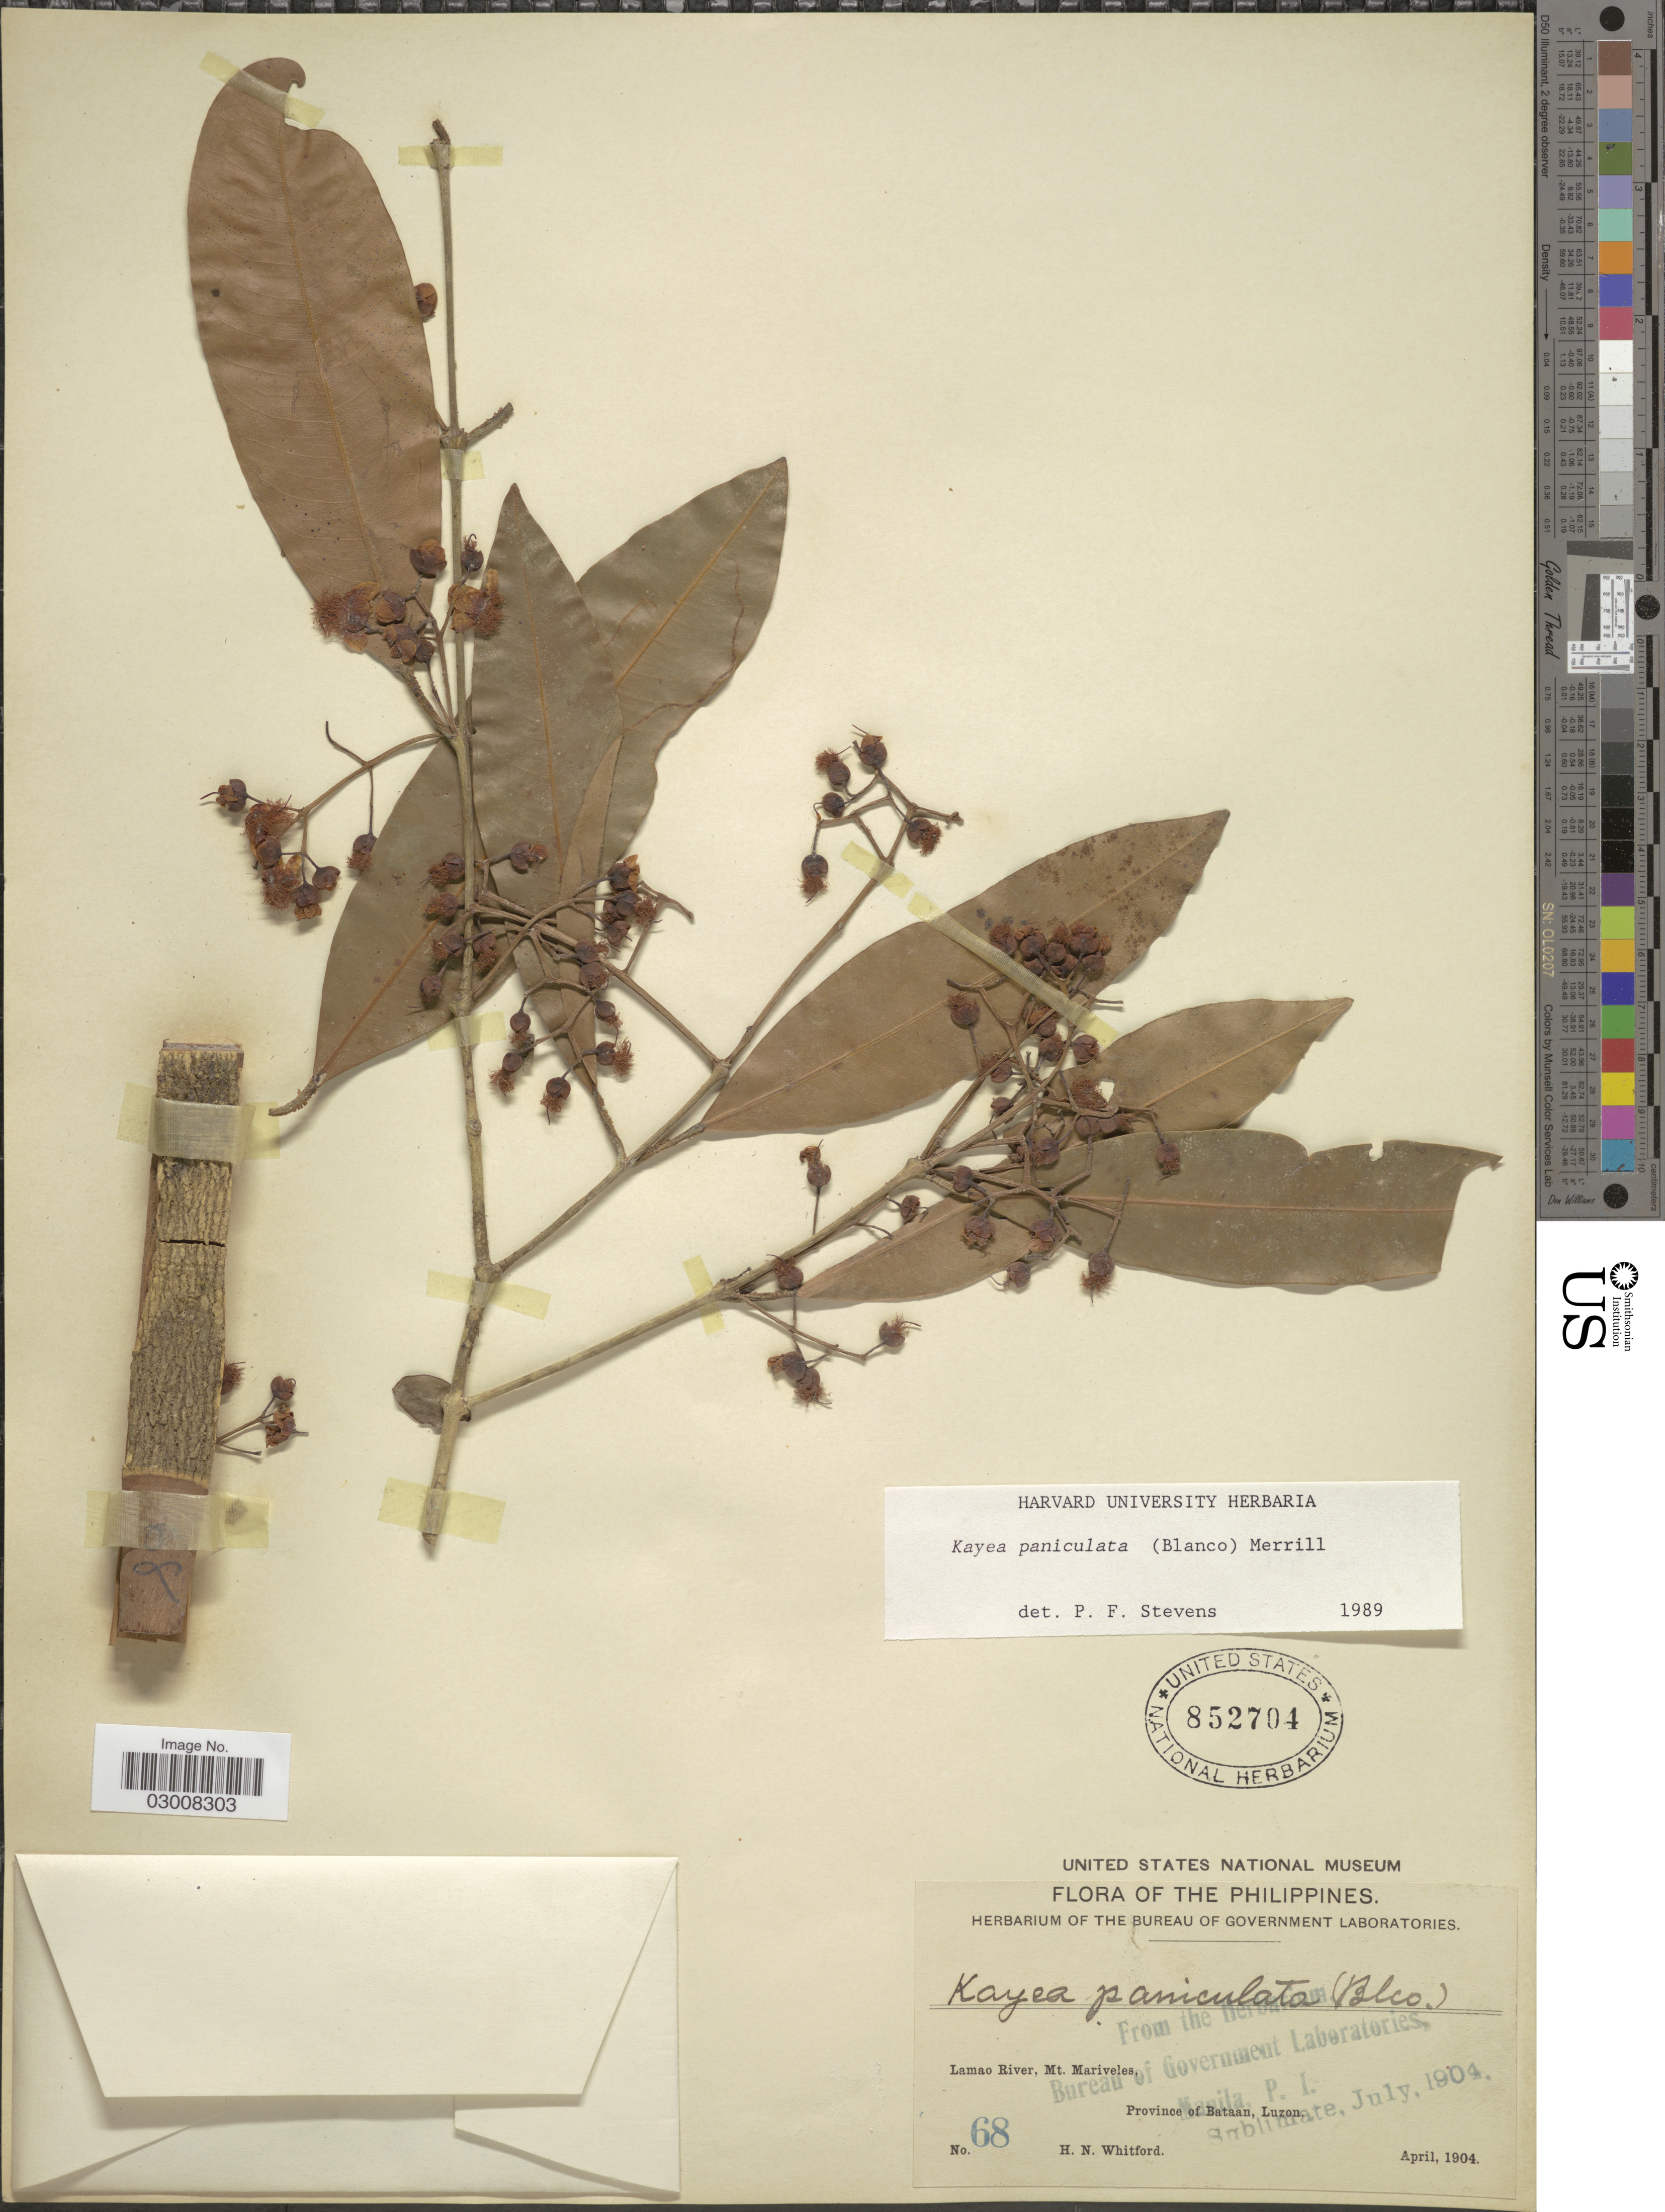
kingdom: Plantae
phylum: Tracheophyta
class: Magnoliopsida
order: Malpighiales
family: Calophyllaceae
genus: Kayea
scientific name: Kayea paniculata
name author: (Blanco) Merr.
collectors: H. N. Whitford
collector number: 68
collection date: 1904-04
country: Philippines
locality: Lamao River, Mt. Mariveles, Province of Bataan, Luzon.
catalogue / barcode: US 852704